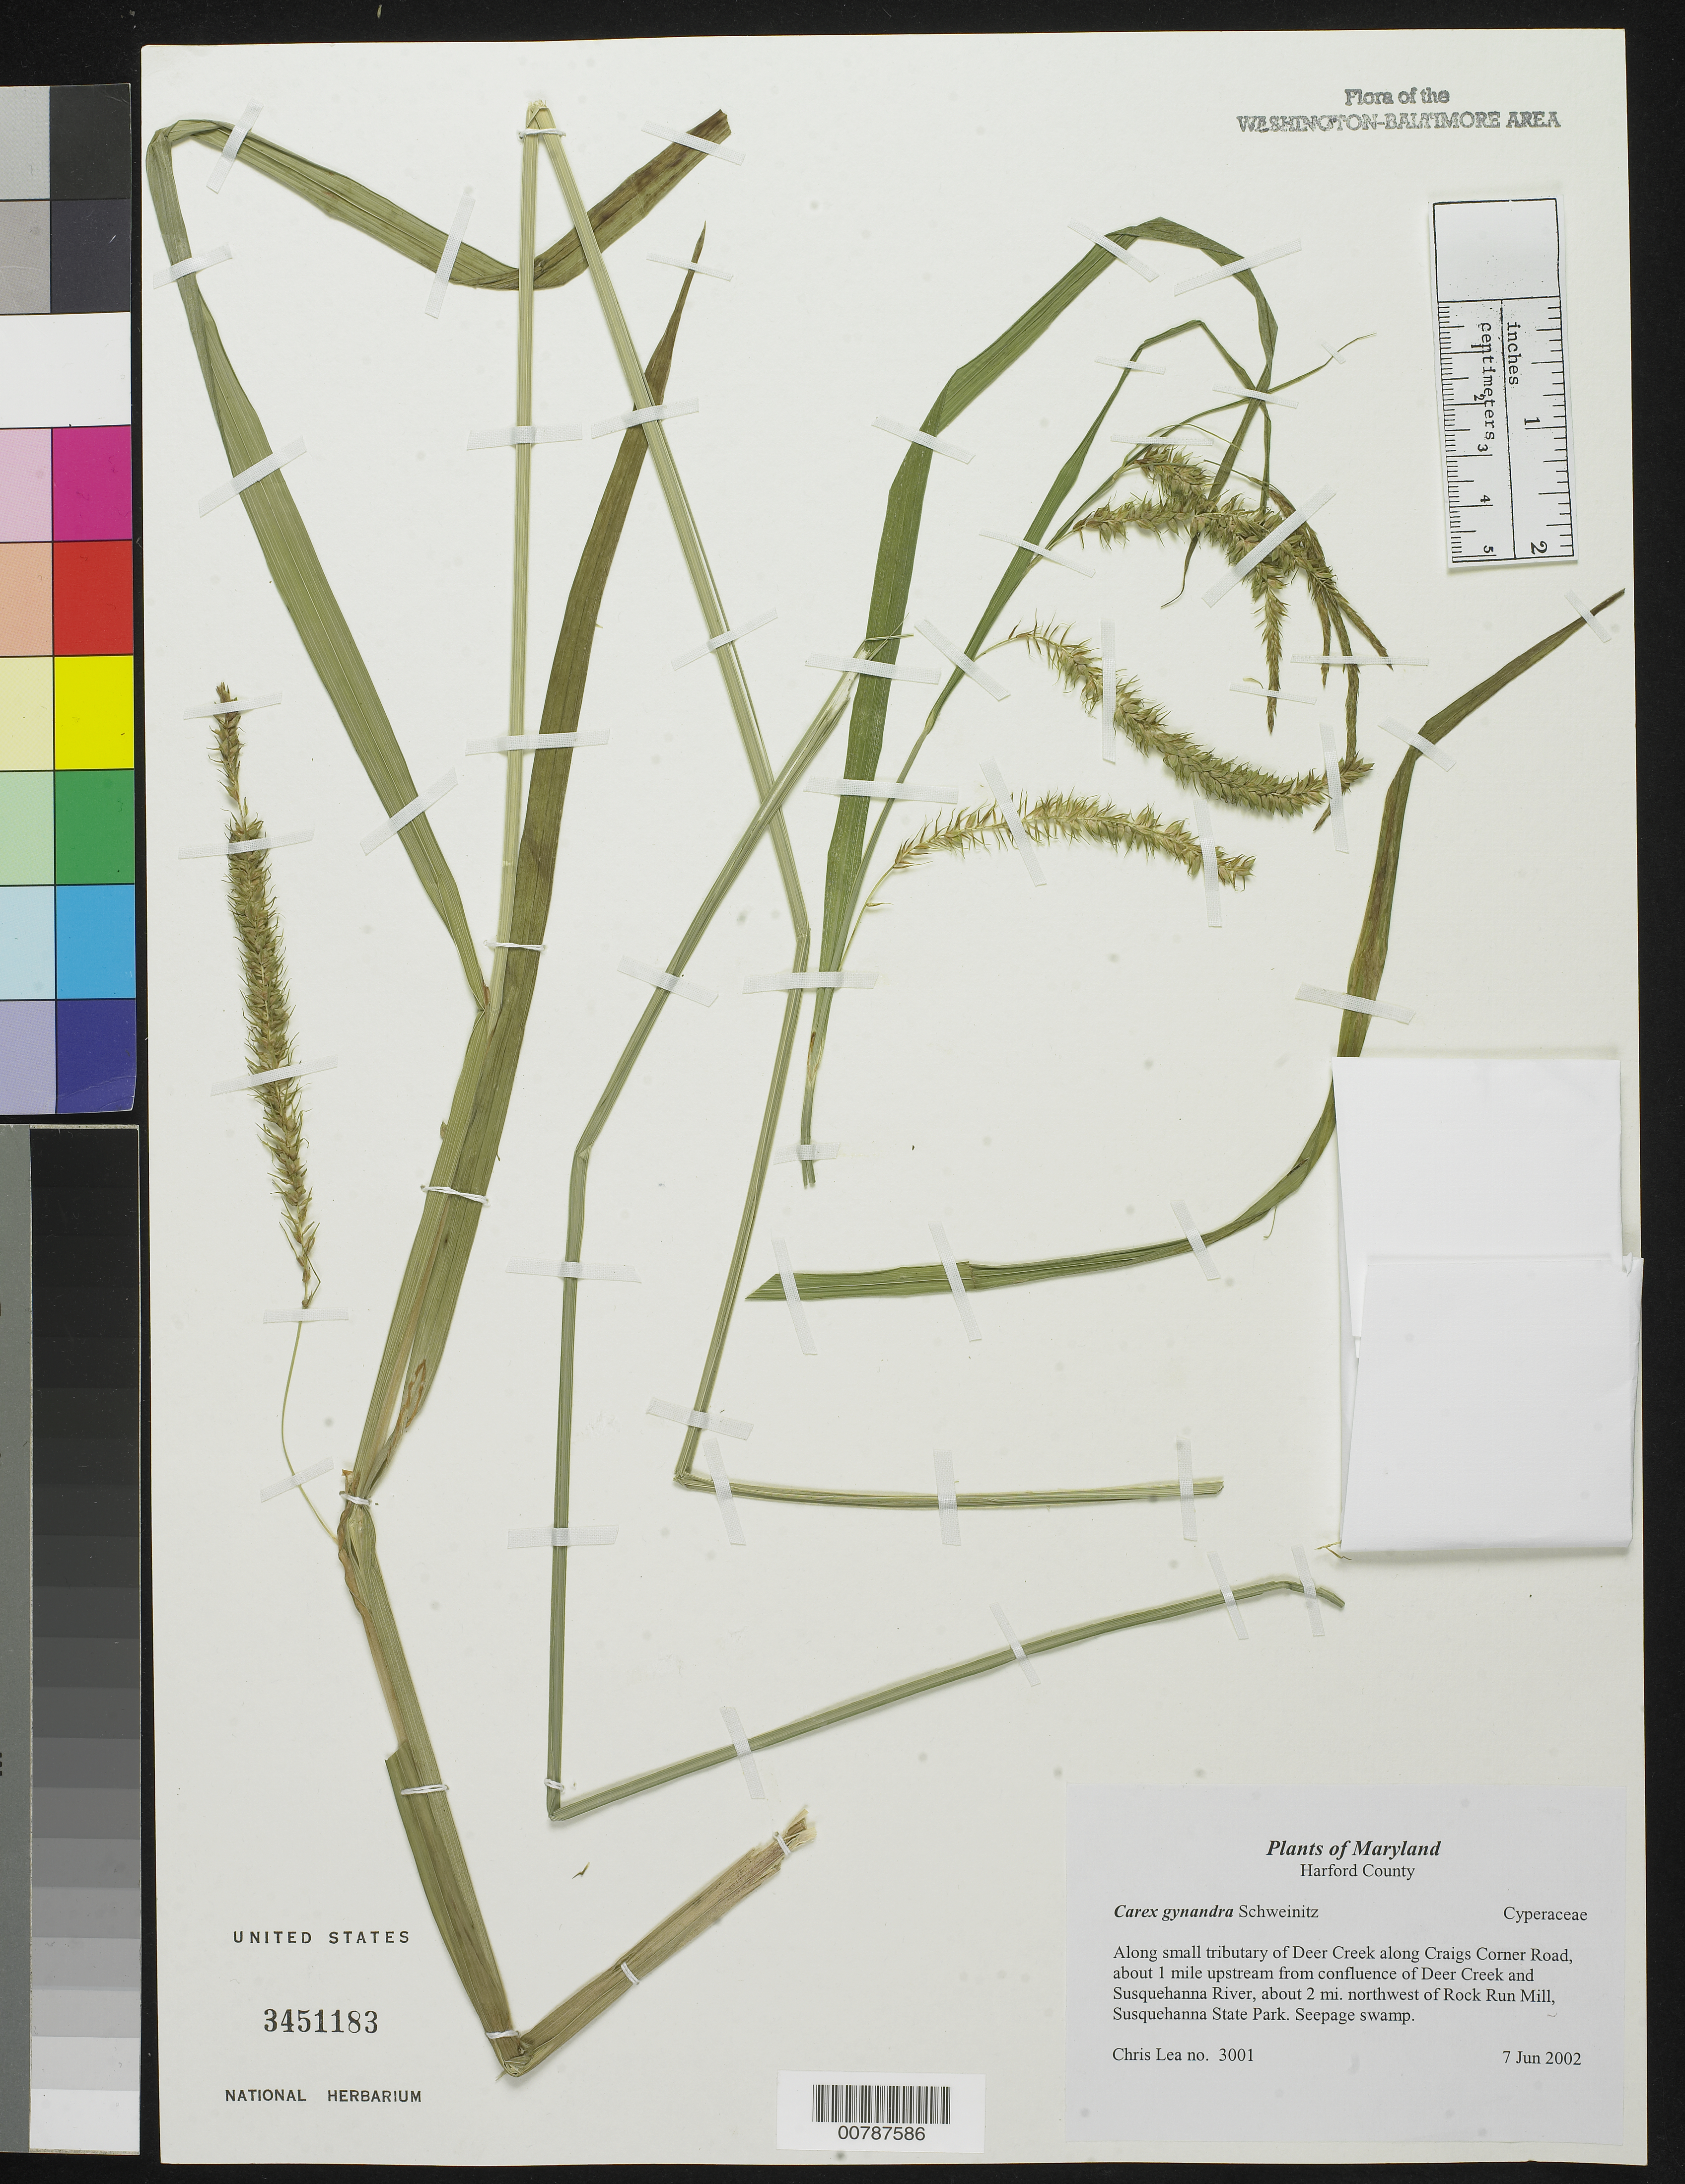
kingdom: Plantae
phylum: Tracheophyta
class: Liliopsida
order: Poales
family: Cyperaceae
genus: Carex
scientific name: Carex gynandra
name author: Schwein.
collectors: C. Lea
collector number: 3001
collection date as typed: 07 Jun 2002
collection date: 2002-06-07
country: United States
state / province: Maryland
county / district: Harford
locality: Along small tributary of Deer Creek along Craigs Corner Road, about 1 mile upstream from confluence of Deer Creek and Susquehanna River, about 2 mi. northwest of Rock Run Mill, Susquehanna State Park.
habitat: Seepage swamp.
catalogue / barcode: US 3451183